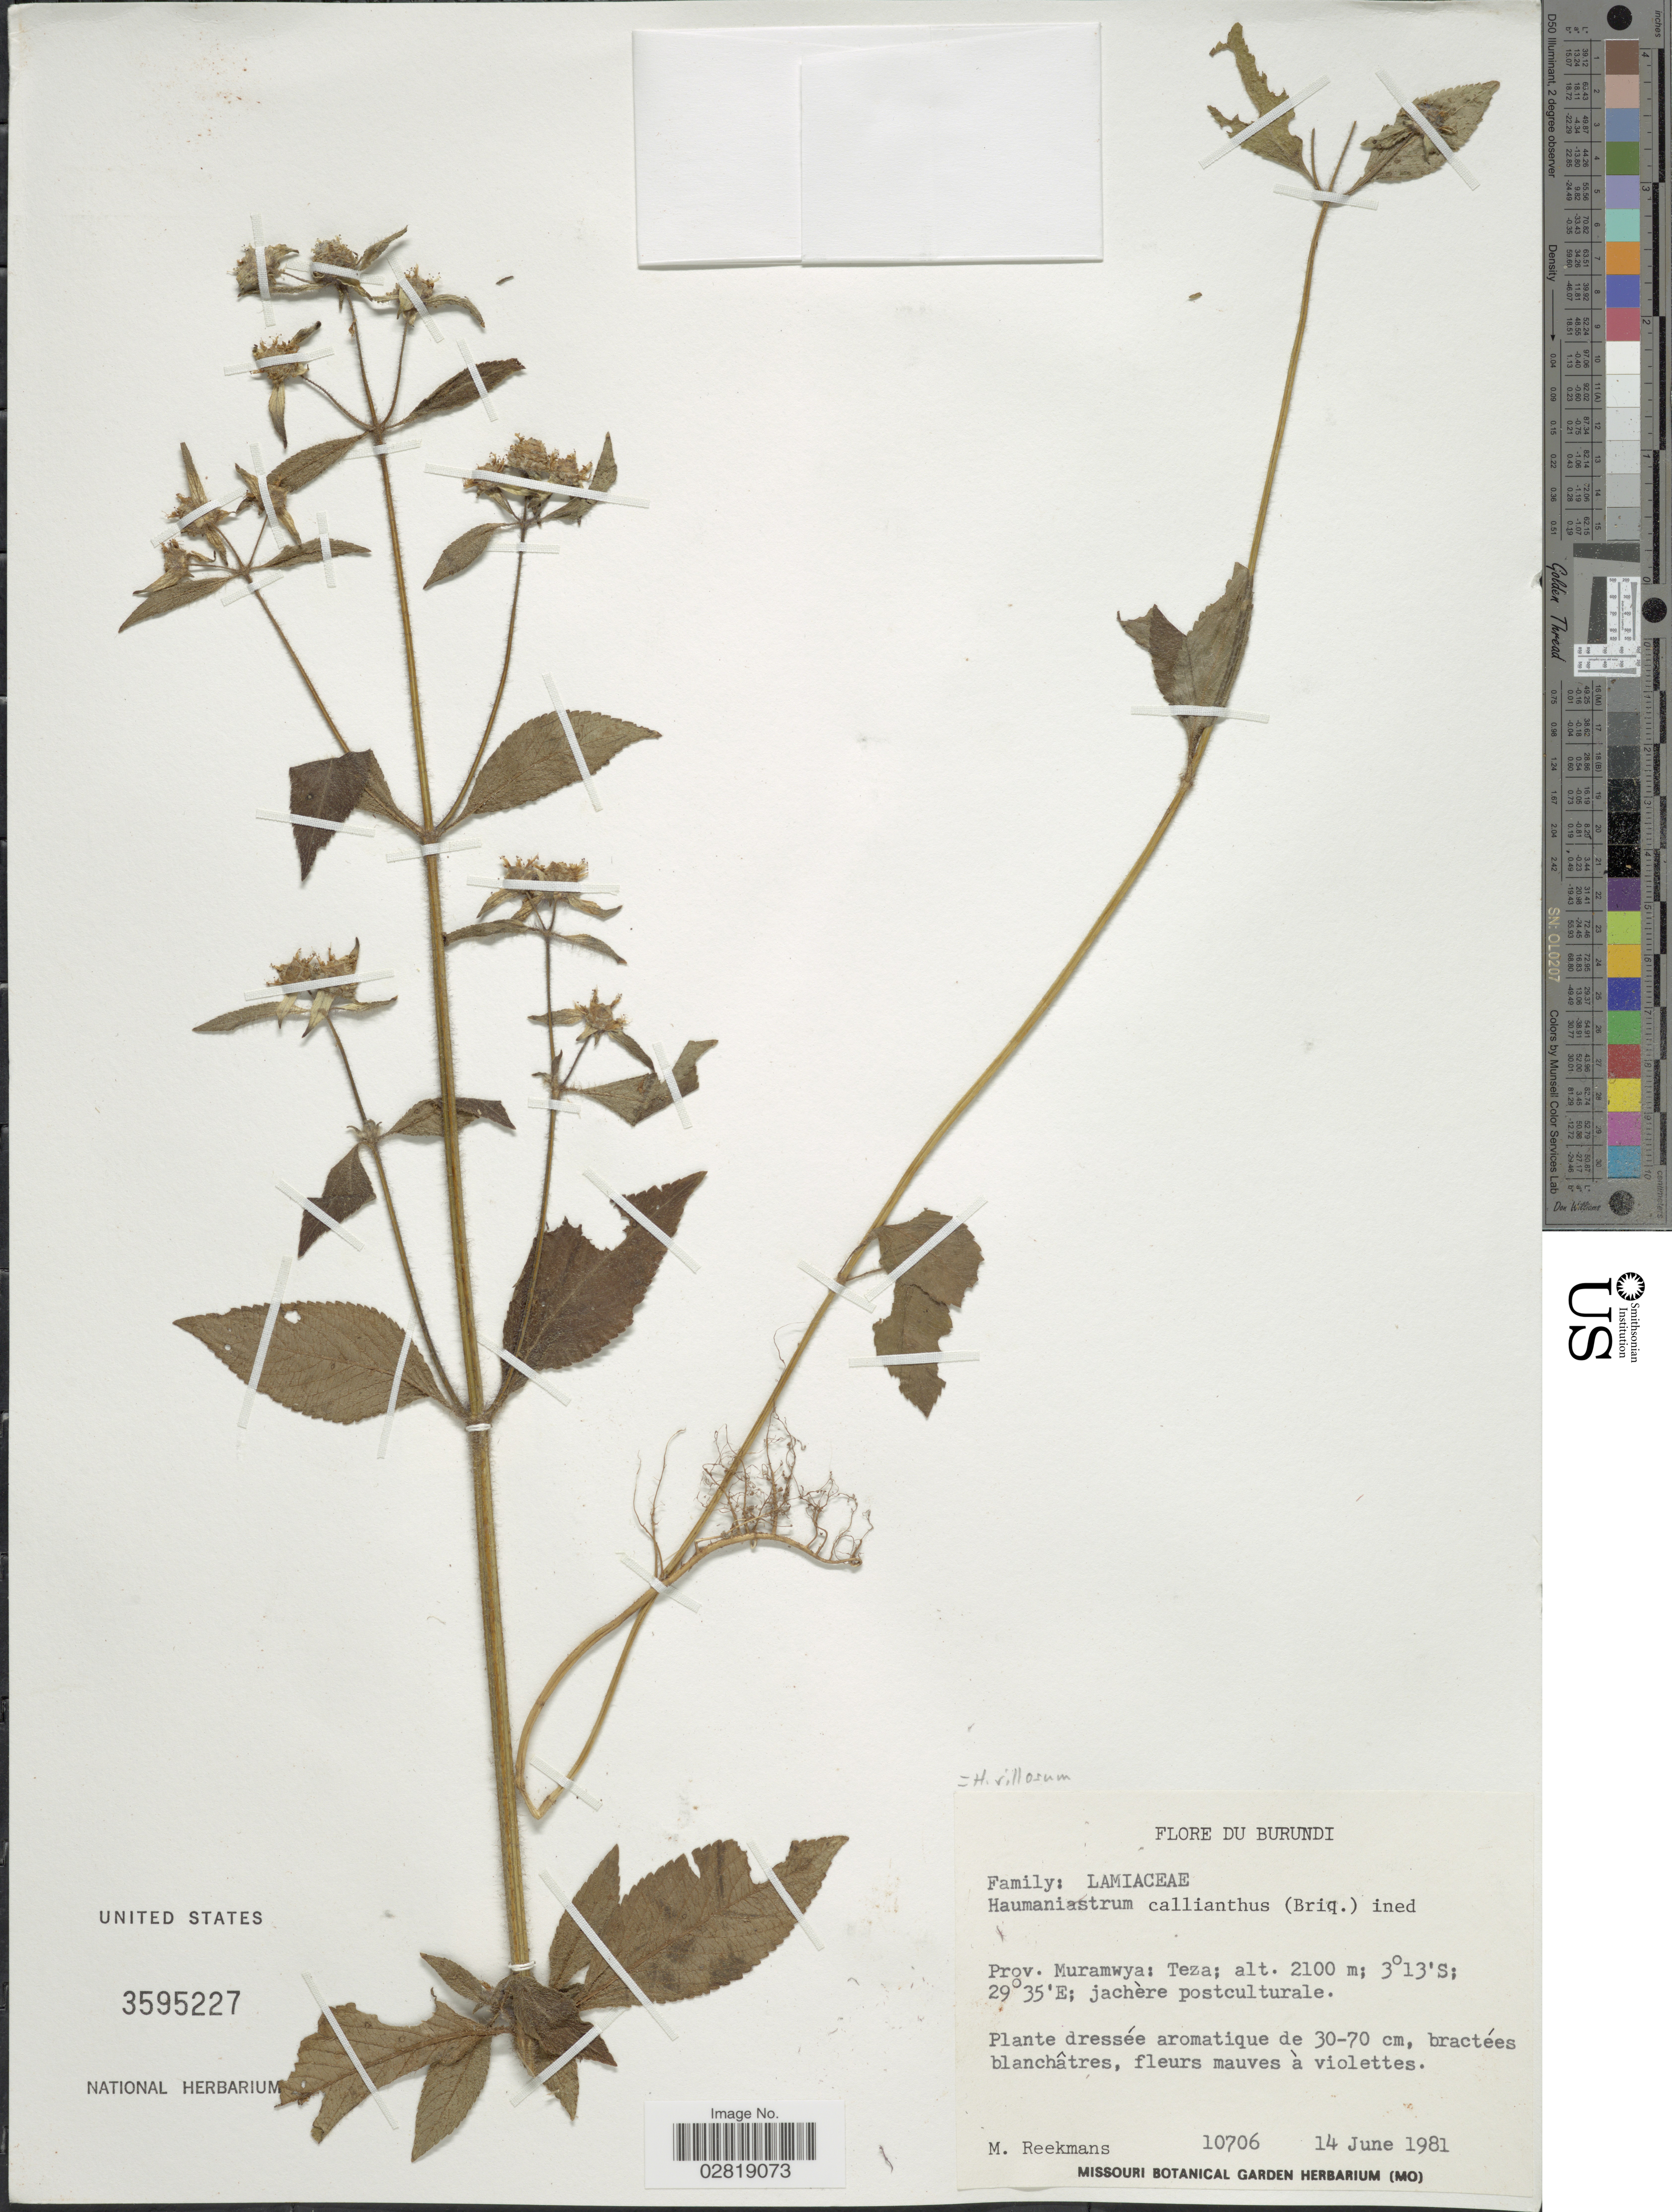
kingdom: Plantae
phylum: Tracheophyta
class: Magnoliopsida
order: Lamiales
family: Lamiaceae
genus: Haumaniastrum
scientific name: Haumaniastrum villosum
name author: (Benth.) Paton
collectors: M. Reekmans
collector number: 10706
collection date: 1981-06-14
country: Burundi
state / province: Muramvya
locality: Prov. Muramwya: Teza.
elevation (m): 2100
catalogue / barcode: US 3595227